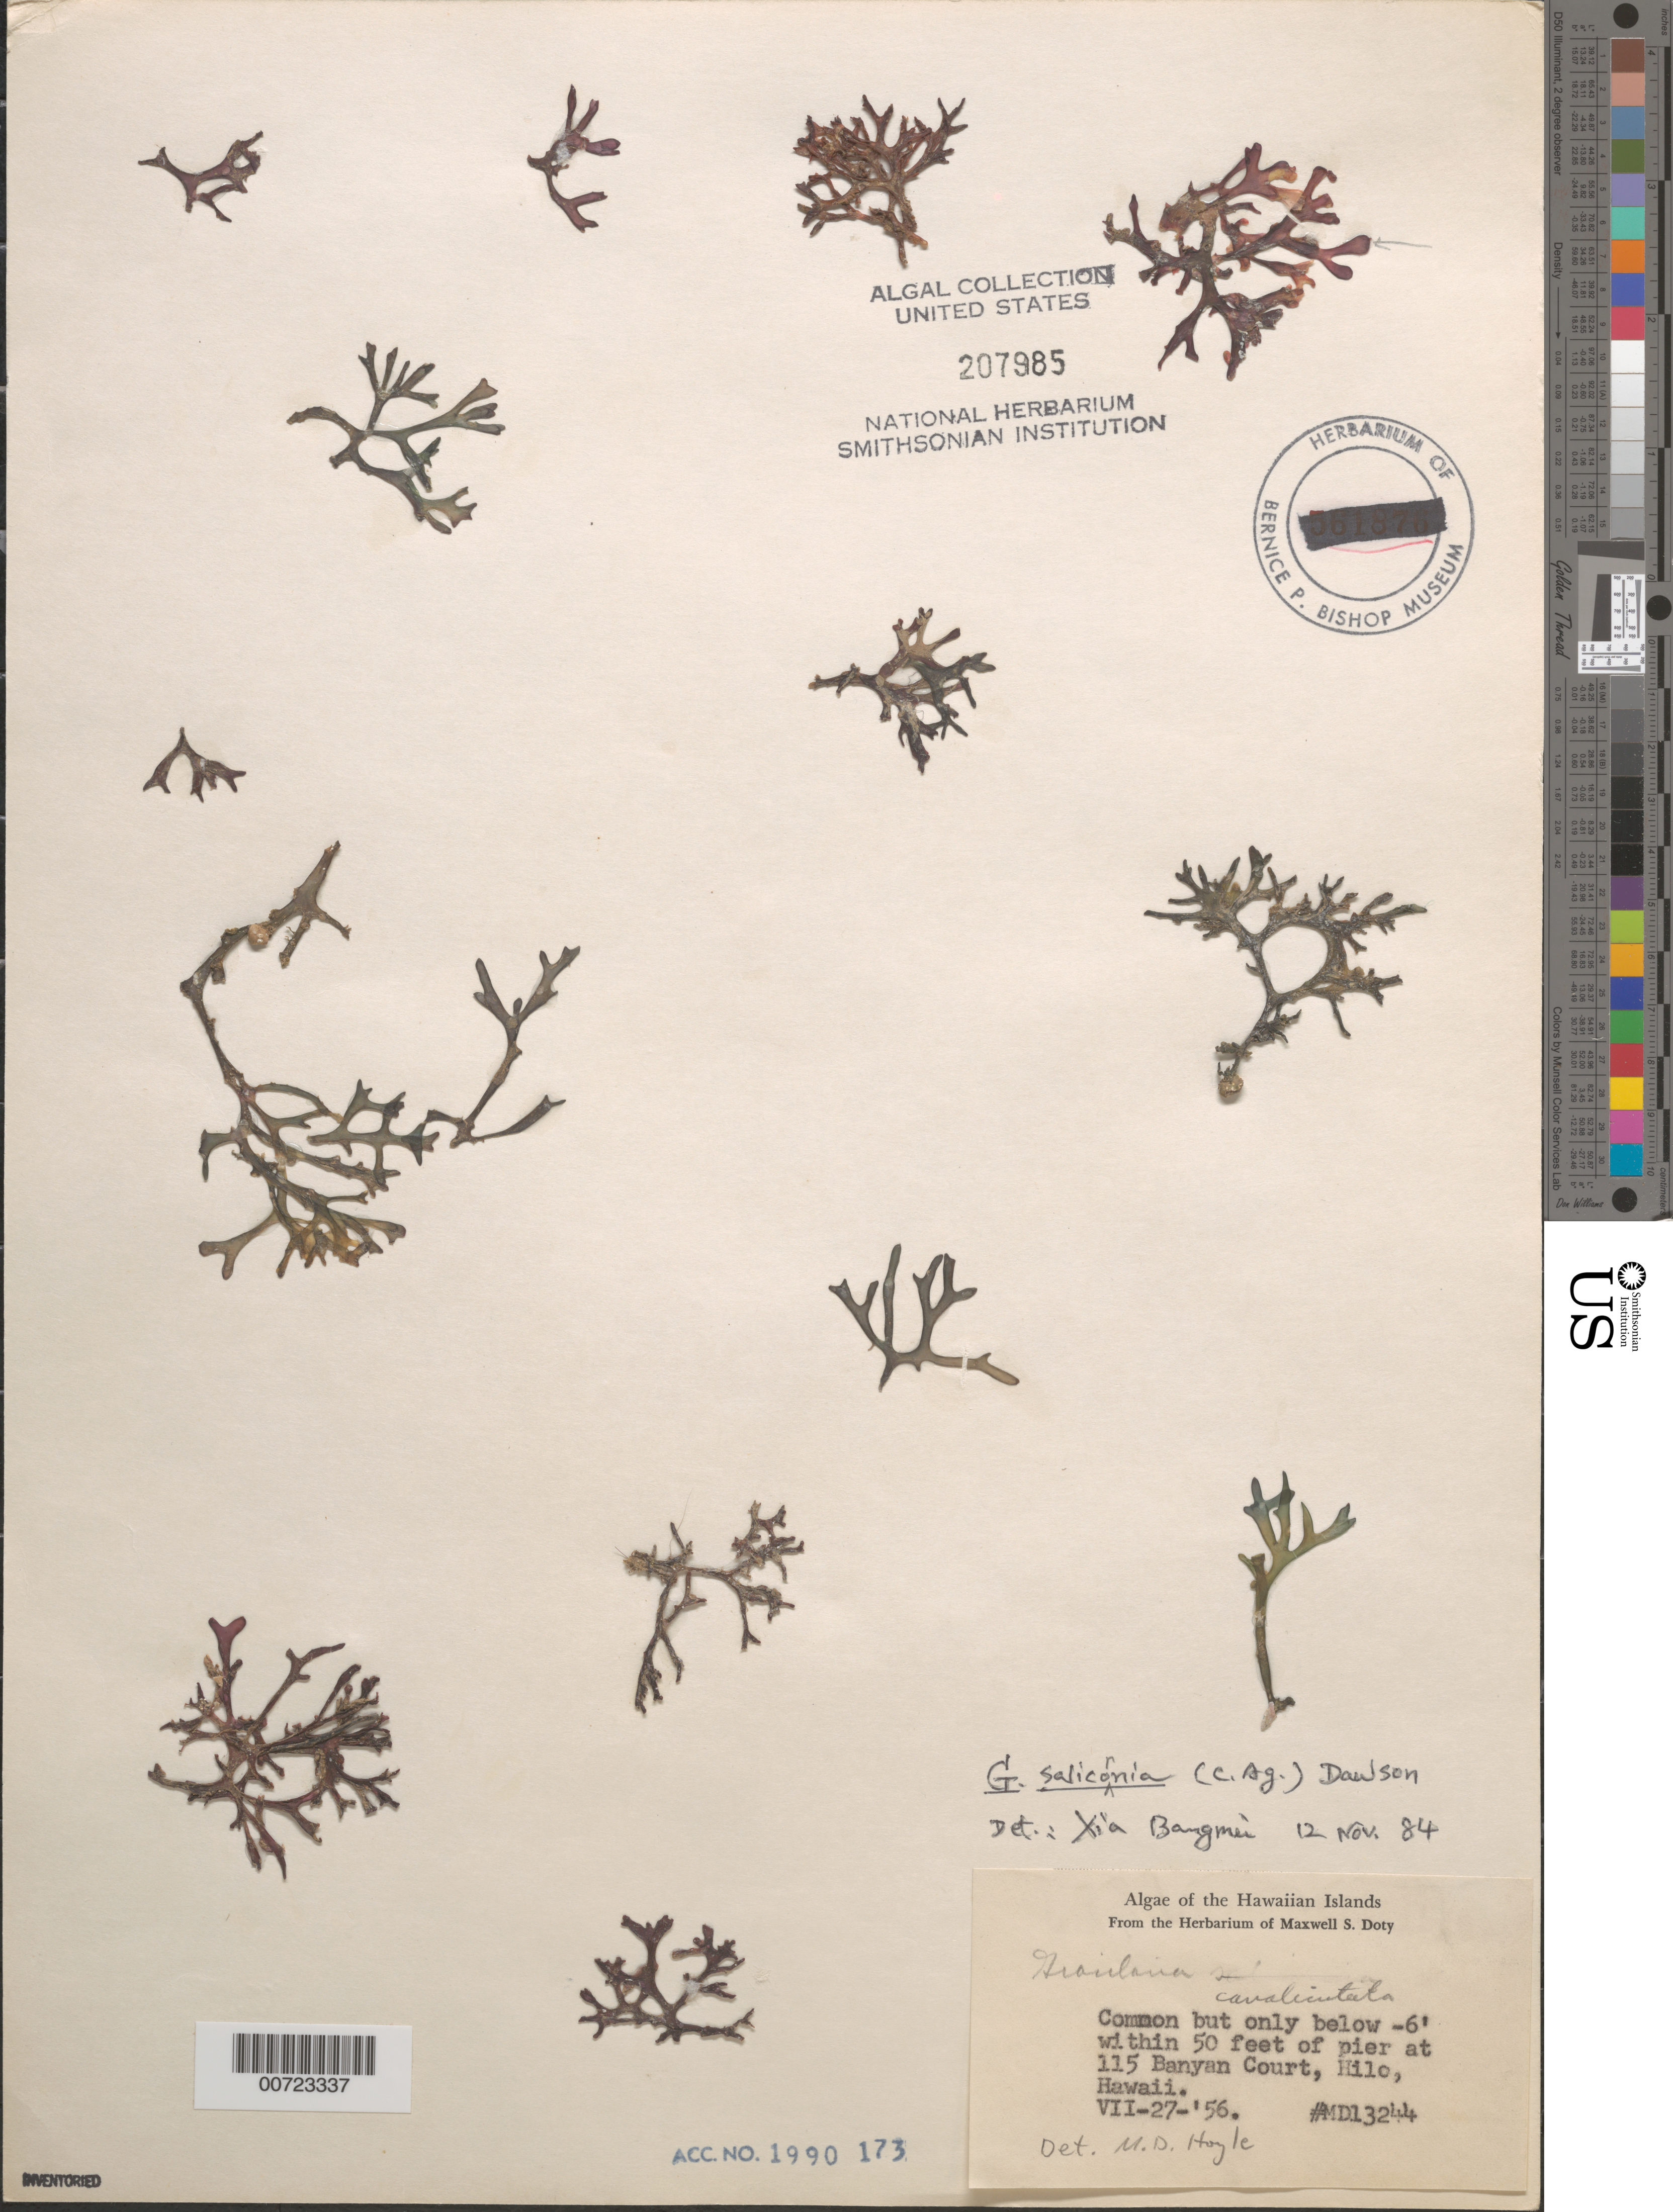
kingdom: Plantae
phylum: Rhodophyta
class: Florideophyceae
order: Gracilariales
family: Gracilariaceae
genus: Gracilaria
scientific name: Gracilaria salicornia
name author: (C. Agardh) E.Y. Dawson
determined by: Xia, B. M.; Abbott, I. A.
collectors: M. S.Doty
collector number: MSD 3244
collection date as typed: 27 Jul 1956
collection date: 1956-07-27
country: United States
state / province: Hawaii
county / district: Hawaii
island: Hawaii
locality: Hilo, 115 Banyan Court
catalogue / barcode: US 207985